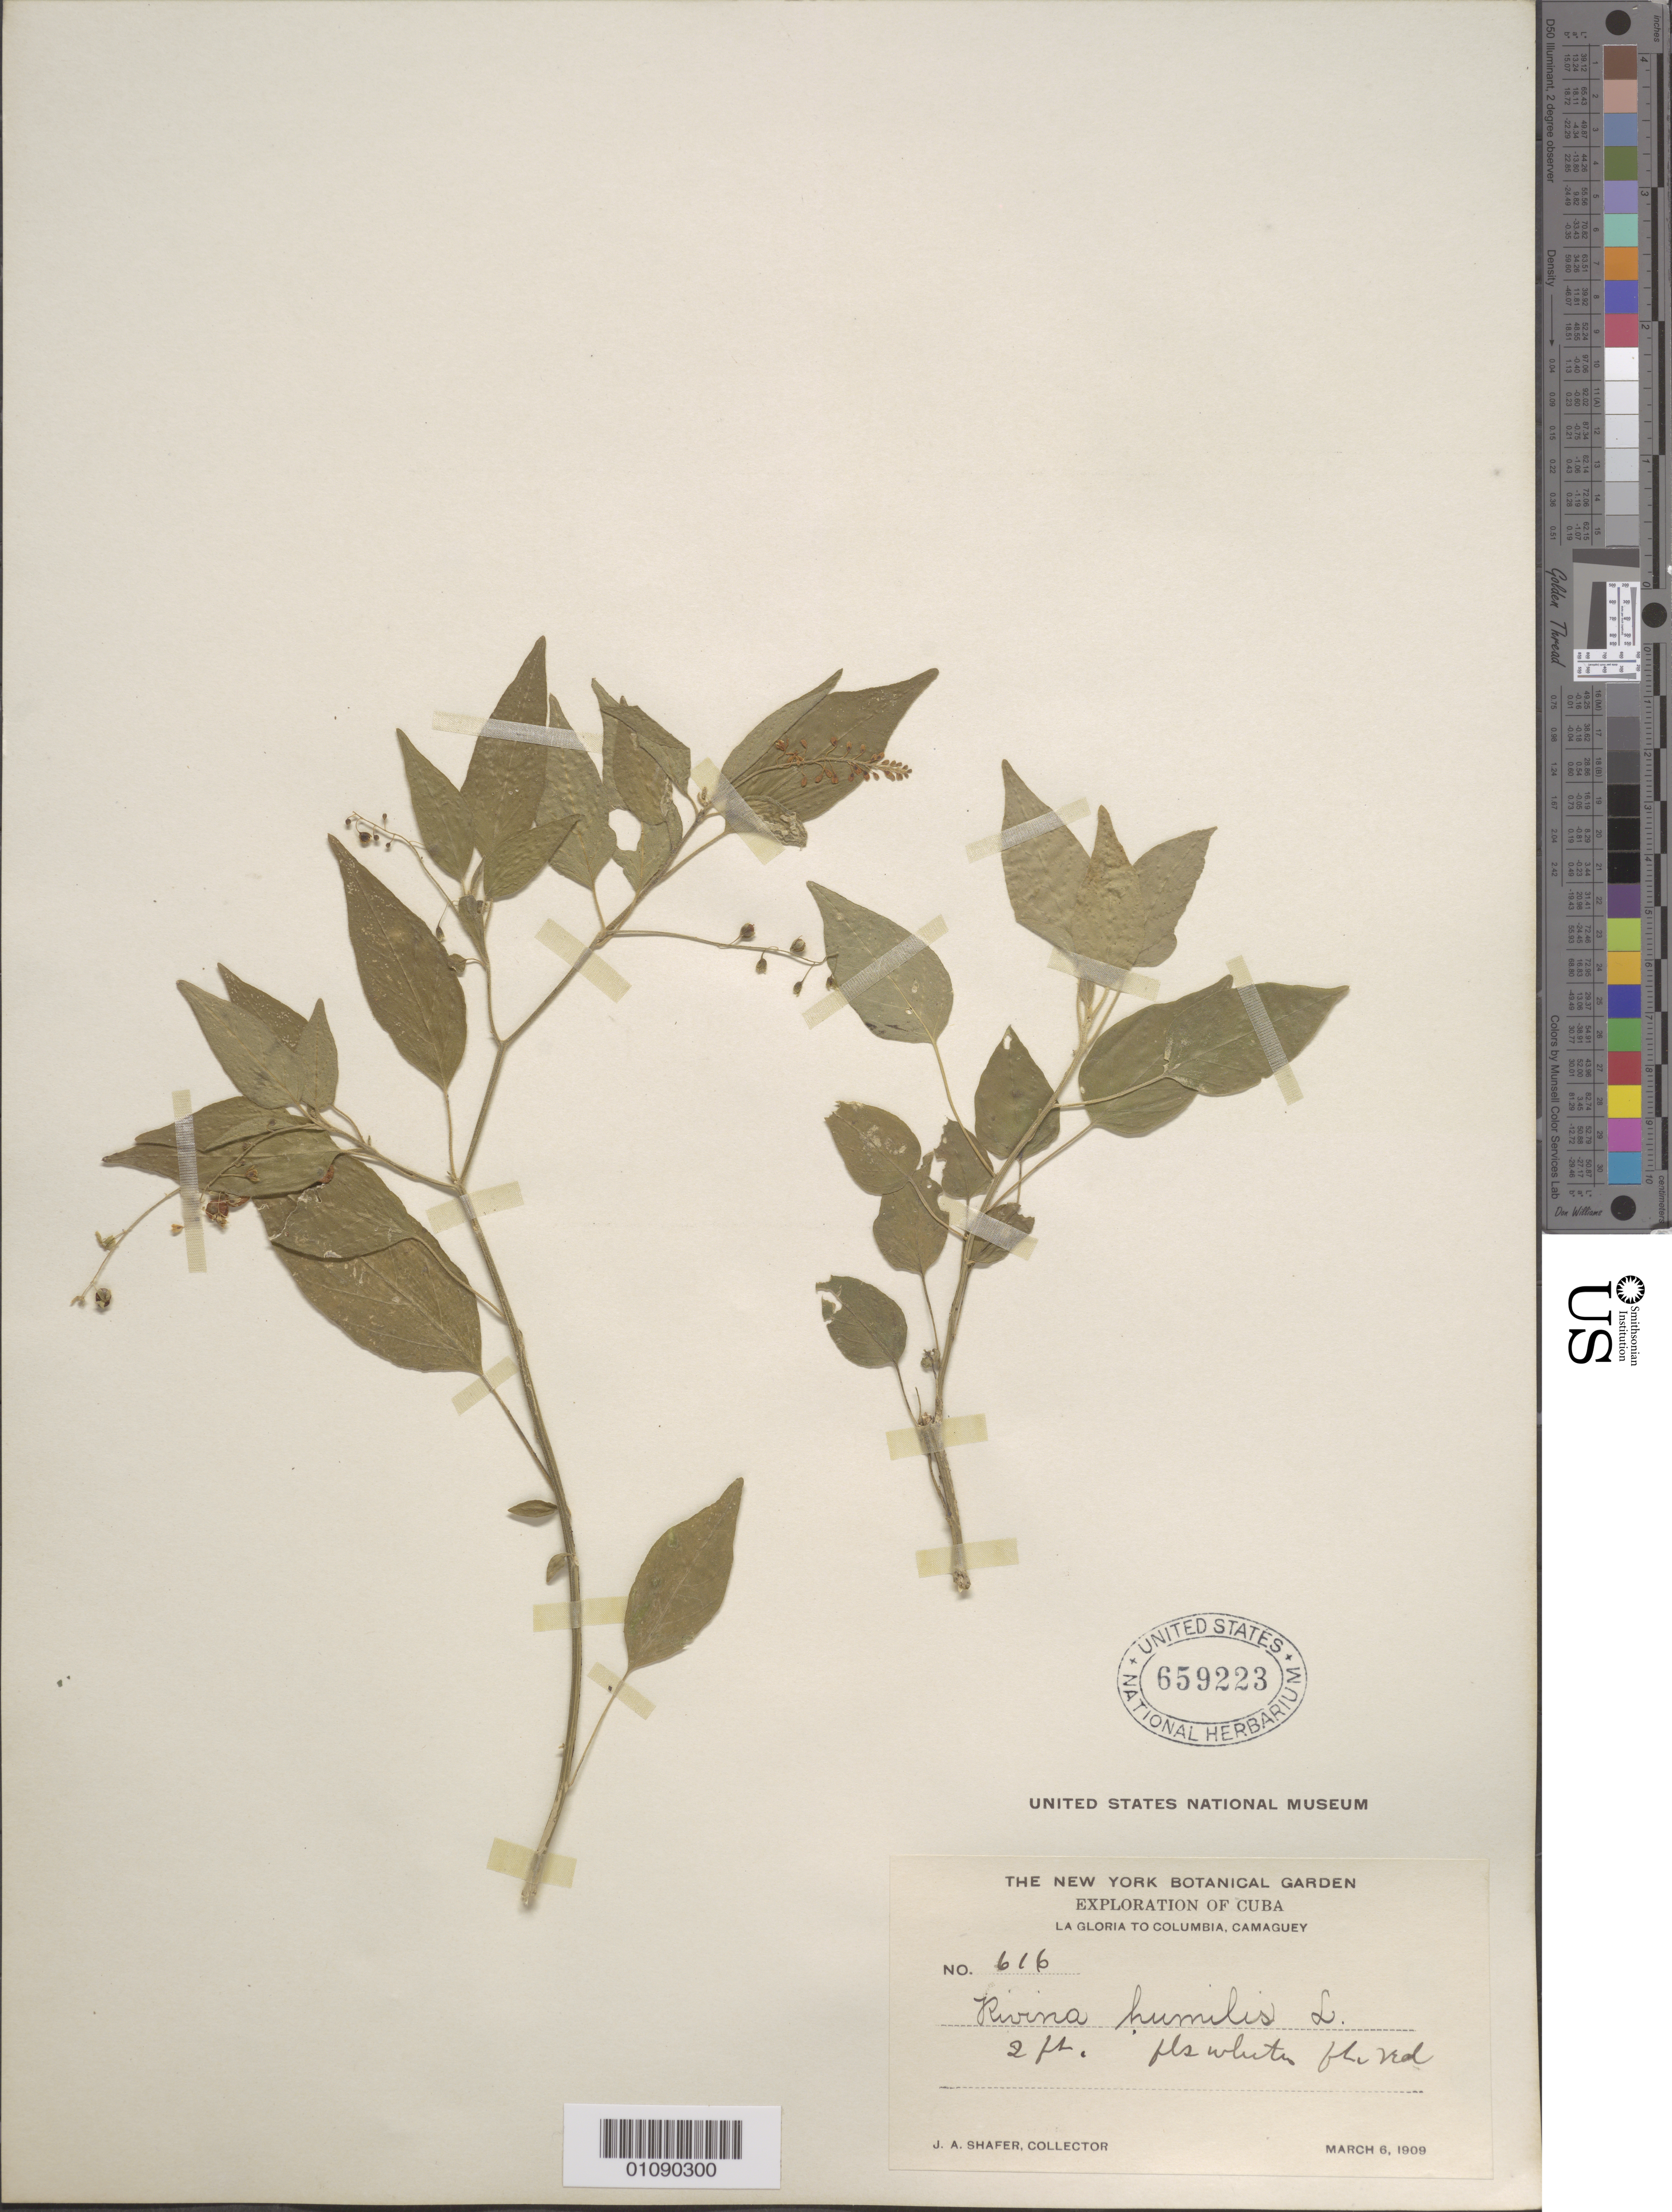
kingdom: Plantae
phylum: Tracheophyta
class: Magnoliopsida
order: Caryophyllales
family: Phytolaccaceae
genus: Rivina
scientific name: Rivina humilis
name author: L.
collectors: J. A. Shafer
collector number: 616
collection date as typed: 06 Mar 1909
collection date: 1909-03-06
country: Cuba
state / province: Camagüey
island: Cuba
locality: Camaguey, La Gloria to Columbia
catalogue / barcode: US 659223